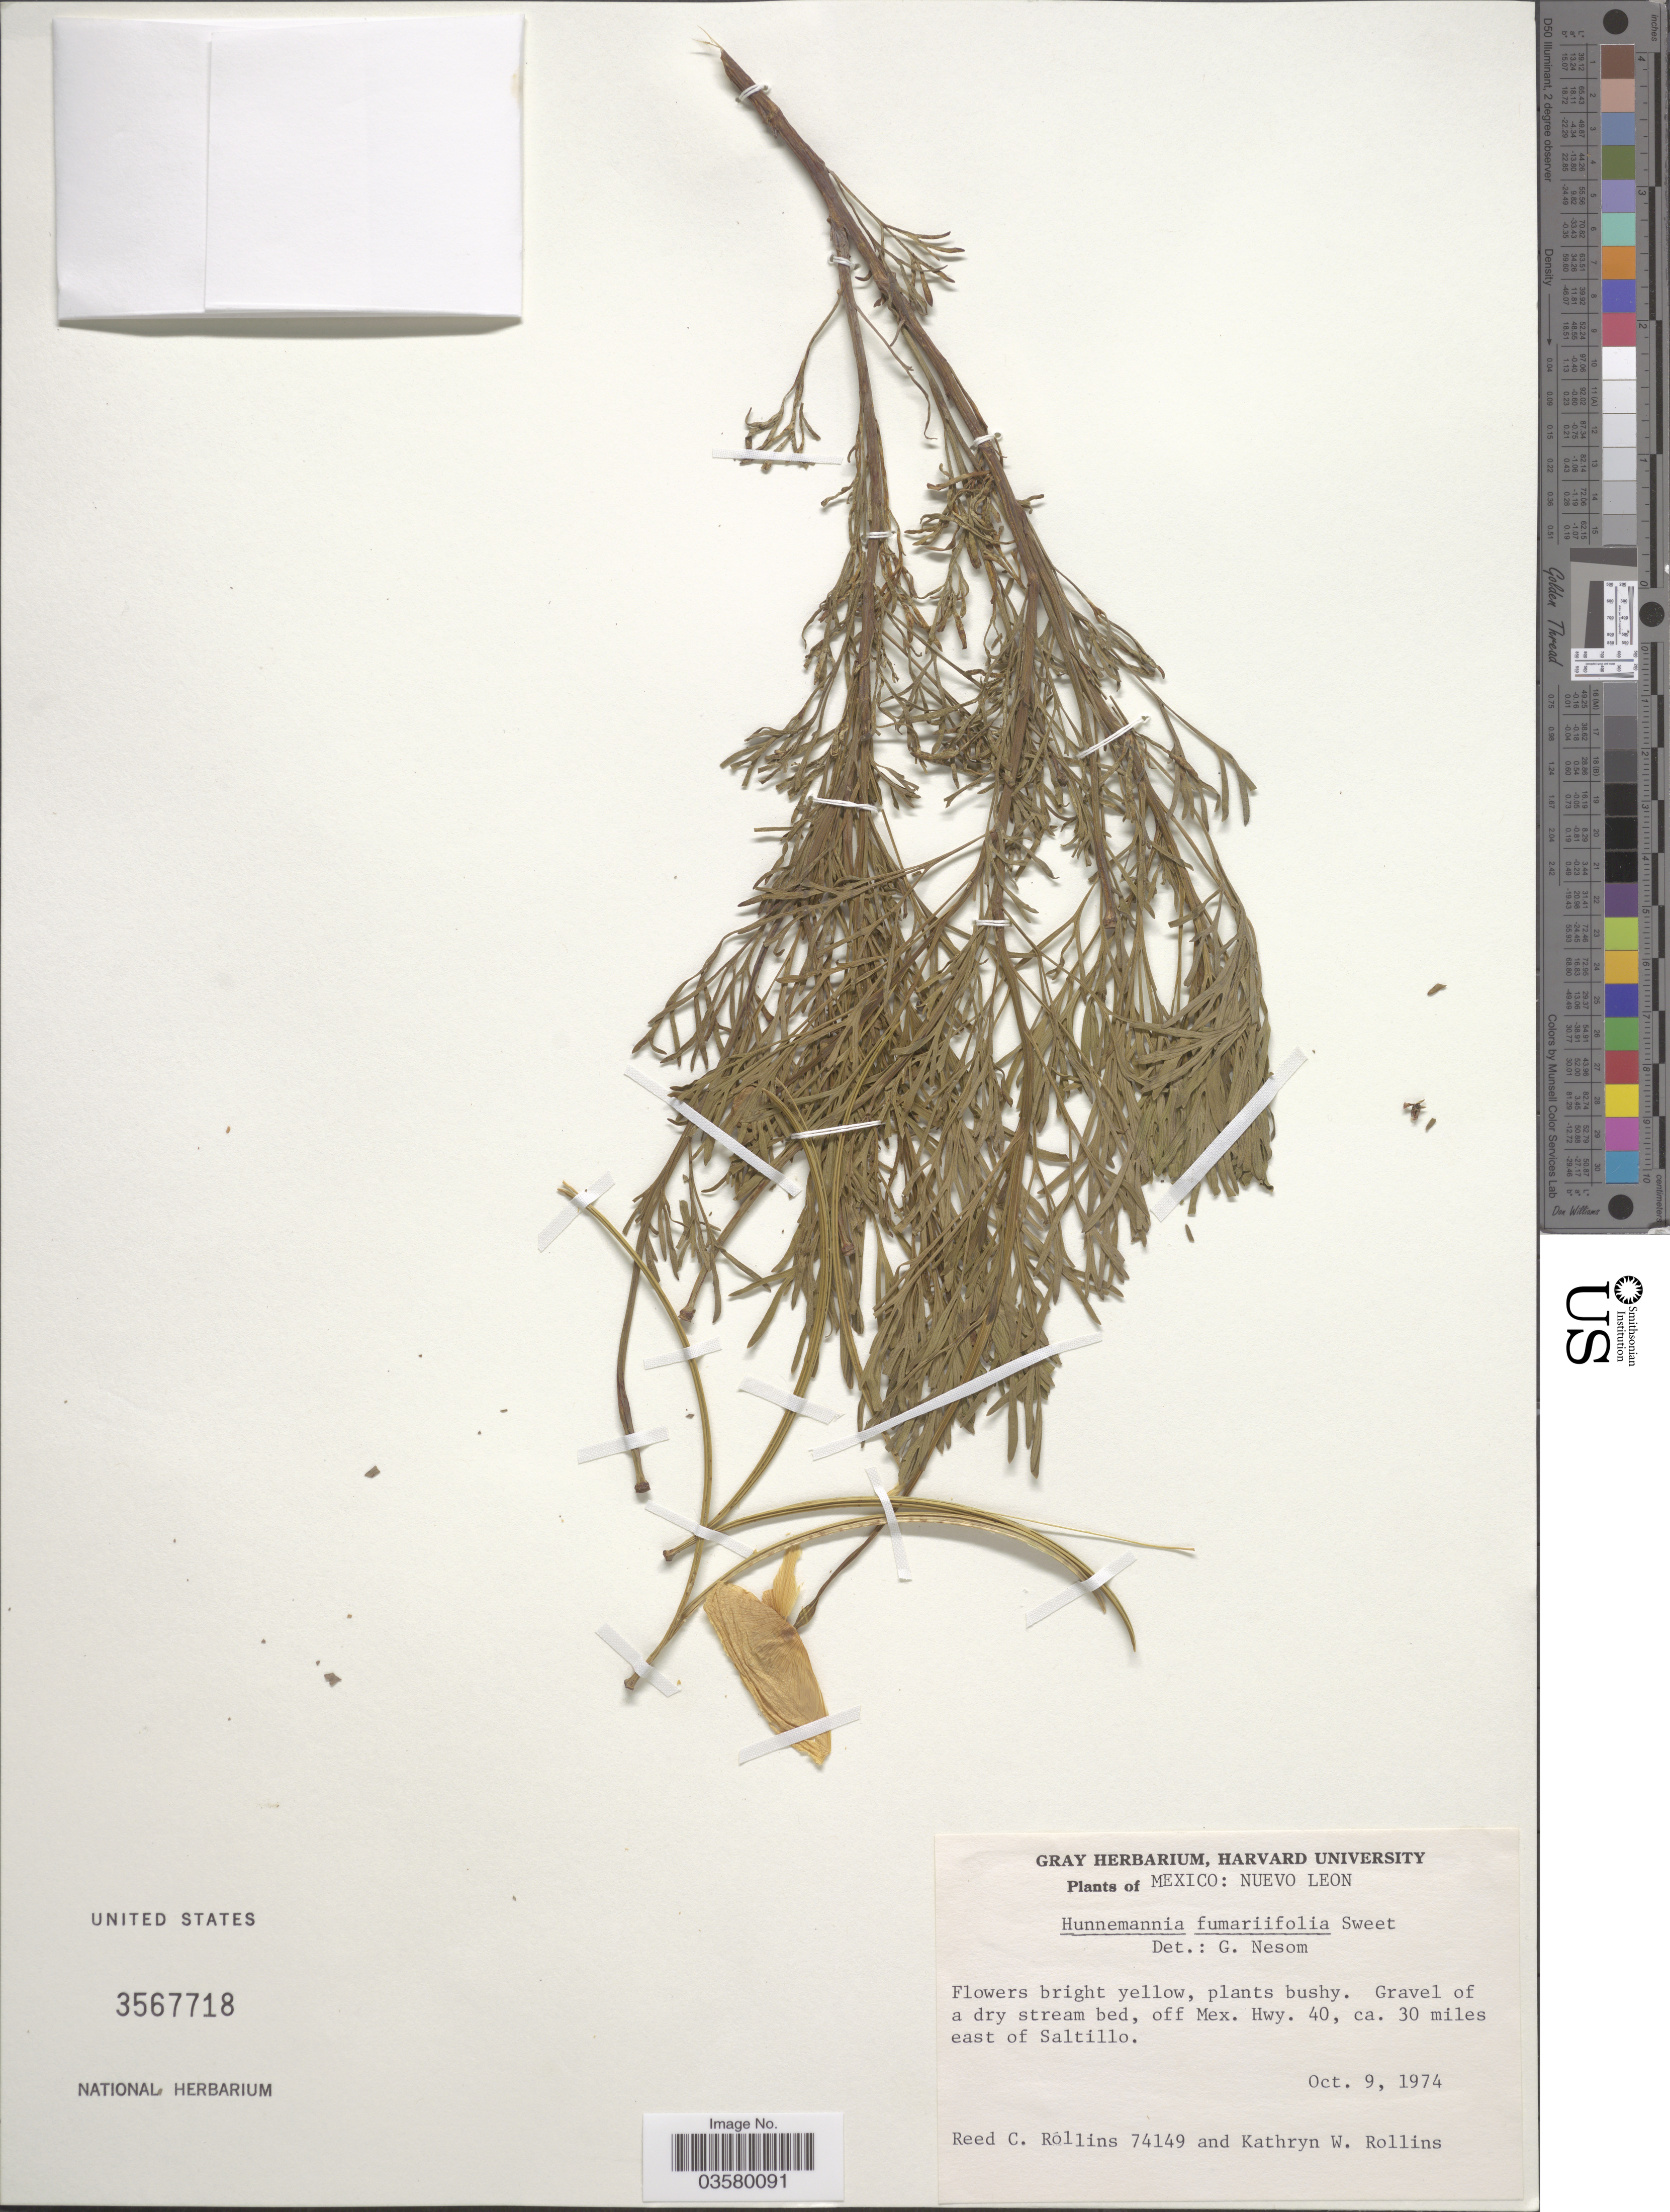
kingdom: Plantae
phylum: Tracheophyta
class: Magnoliopsida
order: Ranunculales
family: Papaveraceae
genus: Hunnemannia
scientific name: Hunnemannia fumariifolia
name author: Sweet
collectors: R. C. Rollins & K. W. Rollins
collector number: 74149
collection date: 1974-10-09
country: Mexico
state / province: Nuevo León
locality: Gravel of a dry stream bed, off Mex. Hwy. 40, ca. 30 miles east of Saltillo.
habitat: gravel of a dry stream bed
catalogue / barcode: US 3567718